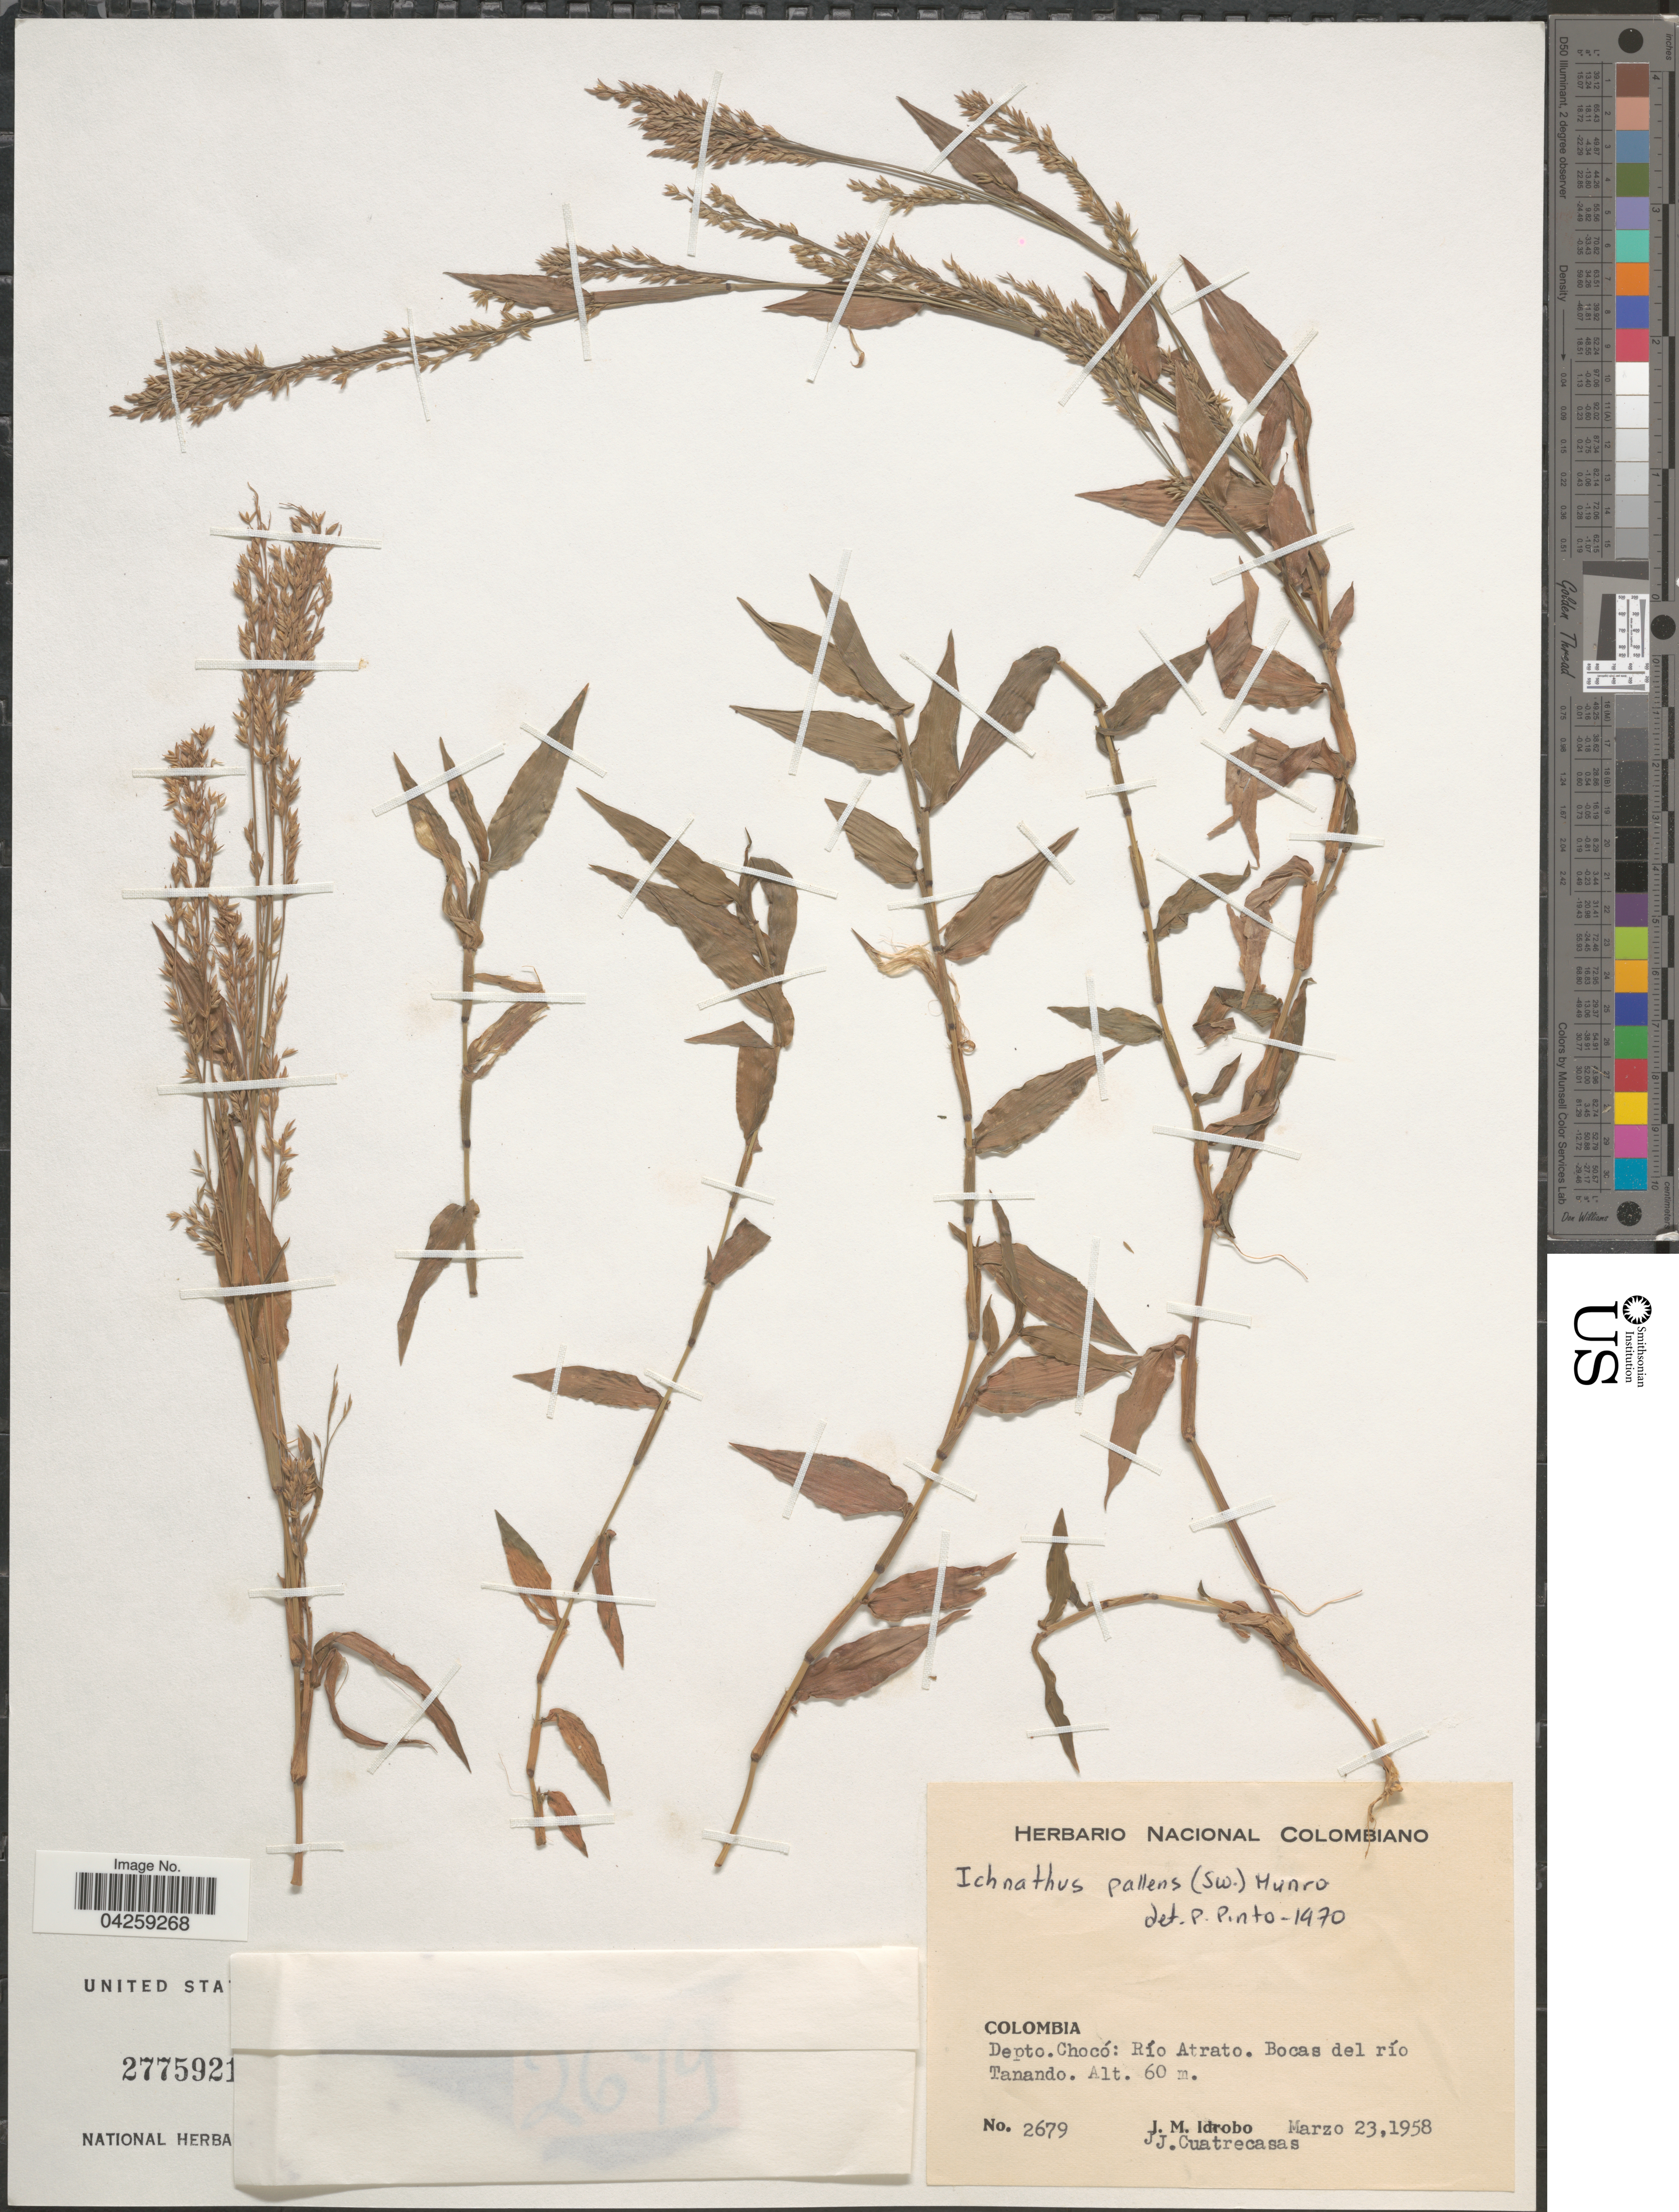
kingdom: Plantae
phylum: Tracheophyta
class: Liliopsida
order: Poales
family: Poaceae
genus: Ichnanthus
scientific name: Ichnanthus pallens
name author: (Sw.) Munro ex Benth.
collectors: J. M. Idrobo & J. Cuatrecasas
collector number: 2679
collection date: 1958-03-23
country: Colombia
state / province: Chocó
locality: Depto. Chocó: Río Atrato. Bocas del río Tanando.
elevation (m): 60